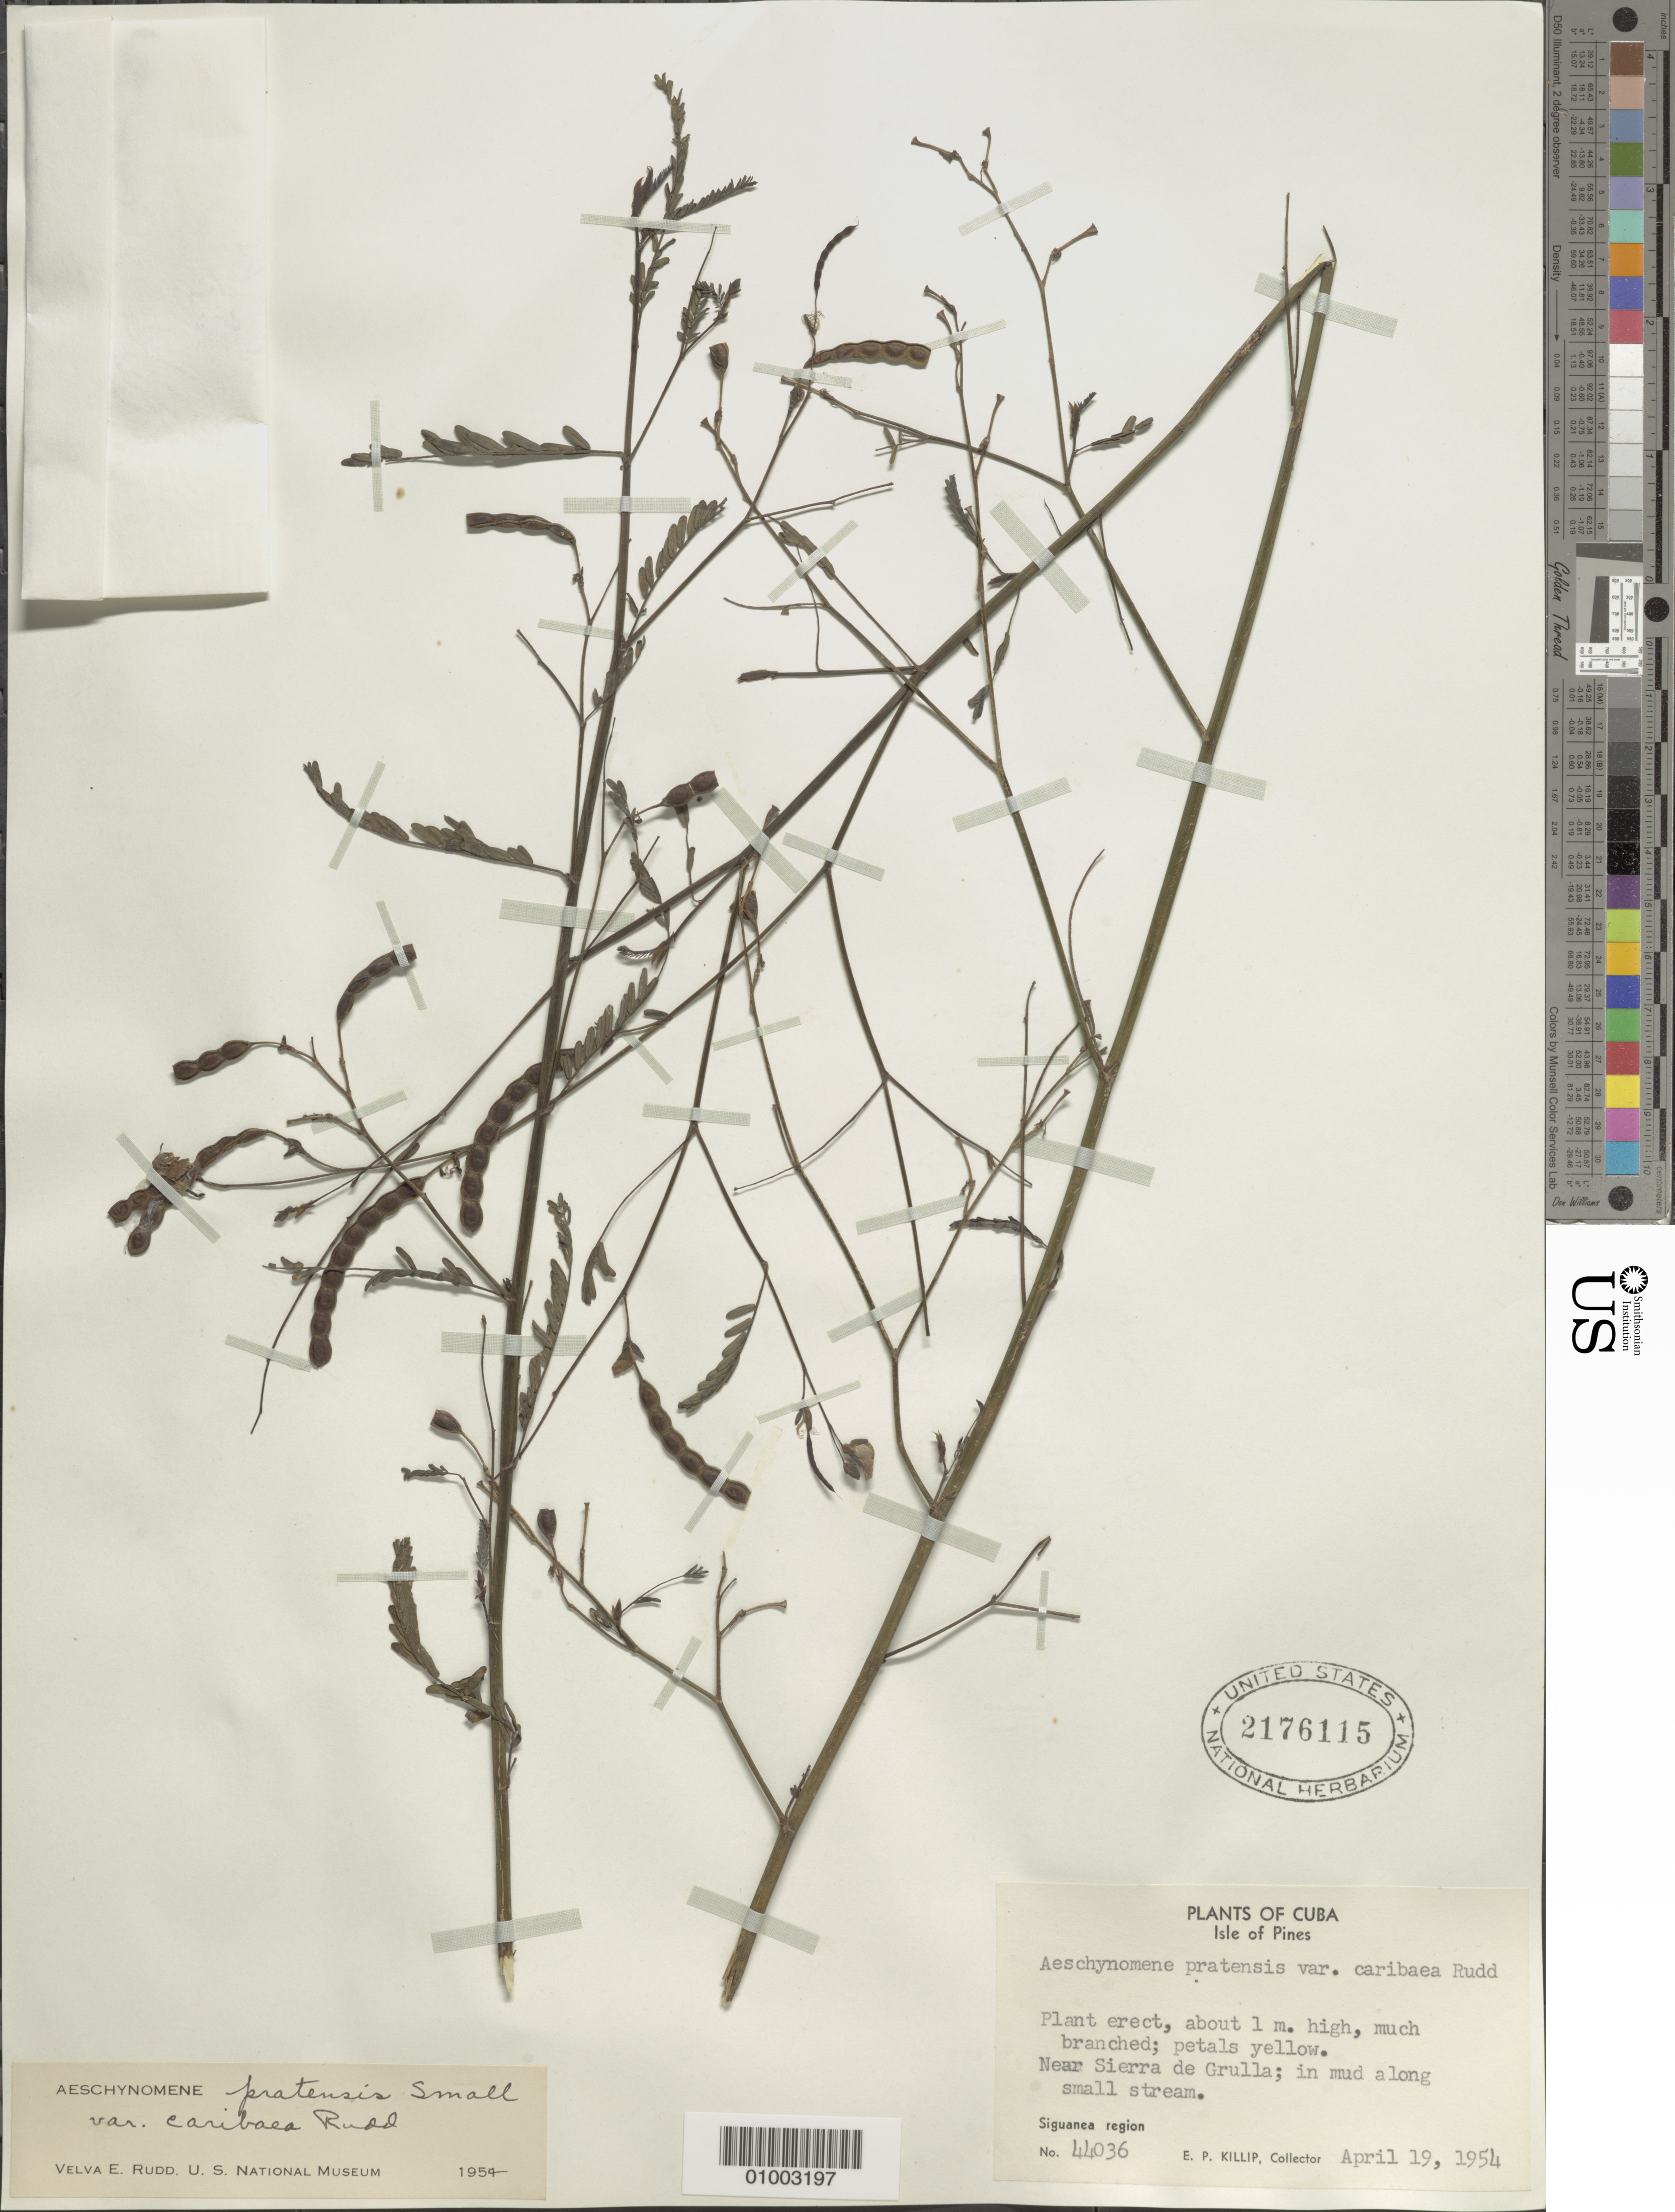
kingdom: Plantae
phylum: Tracheophyta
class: Magnoliopsida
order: Fabales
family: Fabaceae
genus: Aeschynomene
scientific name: Aeschynomene pratensis var. caribaea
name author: Rudd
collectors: E. P. Killip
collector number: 44036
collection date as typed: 19 Apr 1954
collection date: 1954-04-19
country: Cuba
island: Cuba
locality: Near Sierra de Gulla, in mud along small stream, Siguanea region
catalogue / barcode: US 2176115